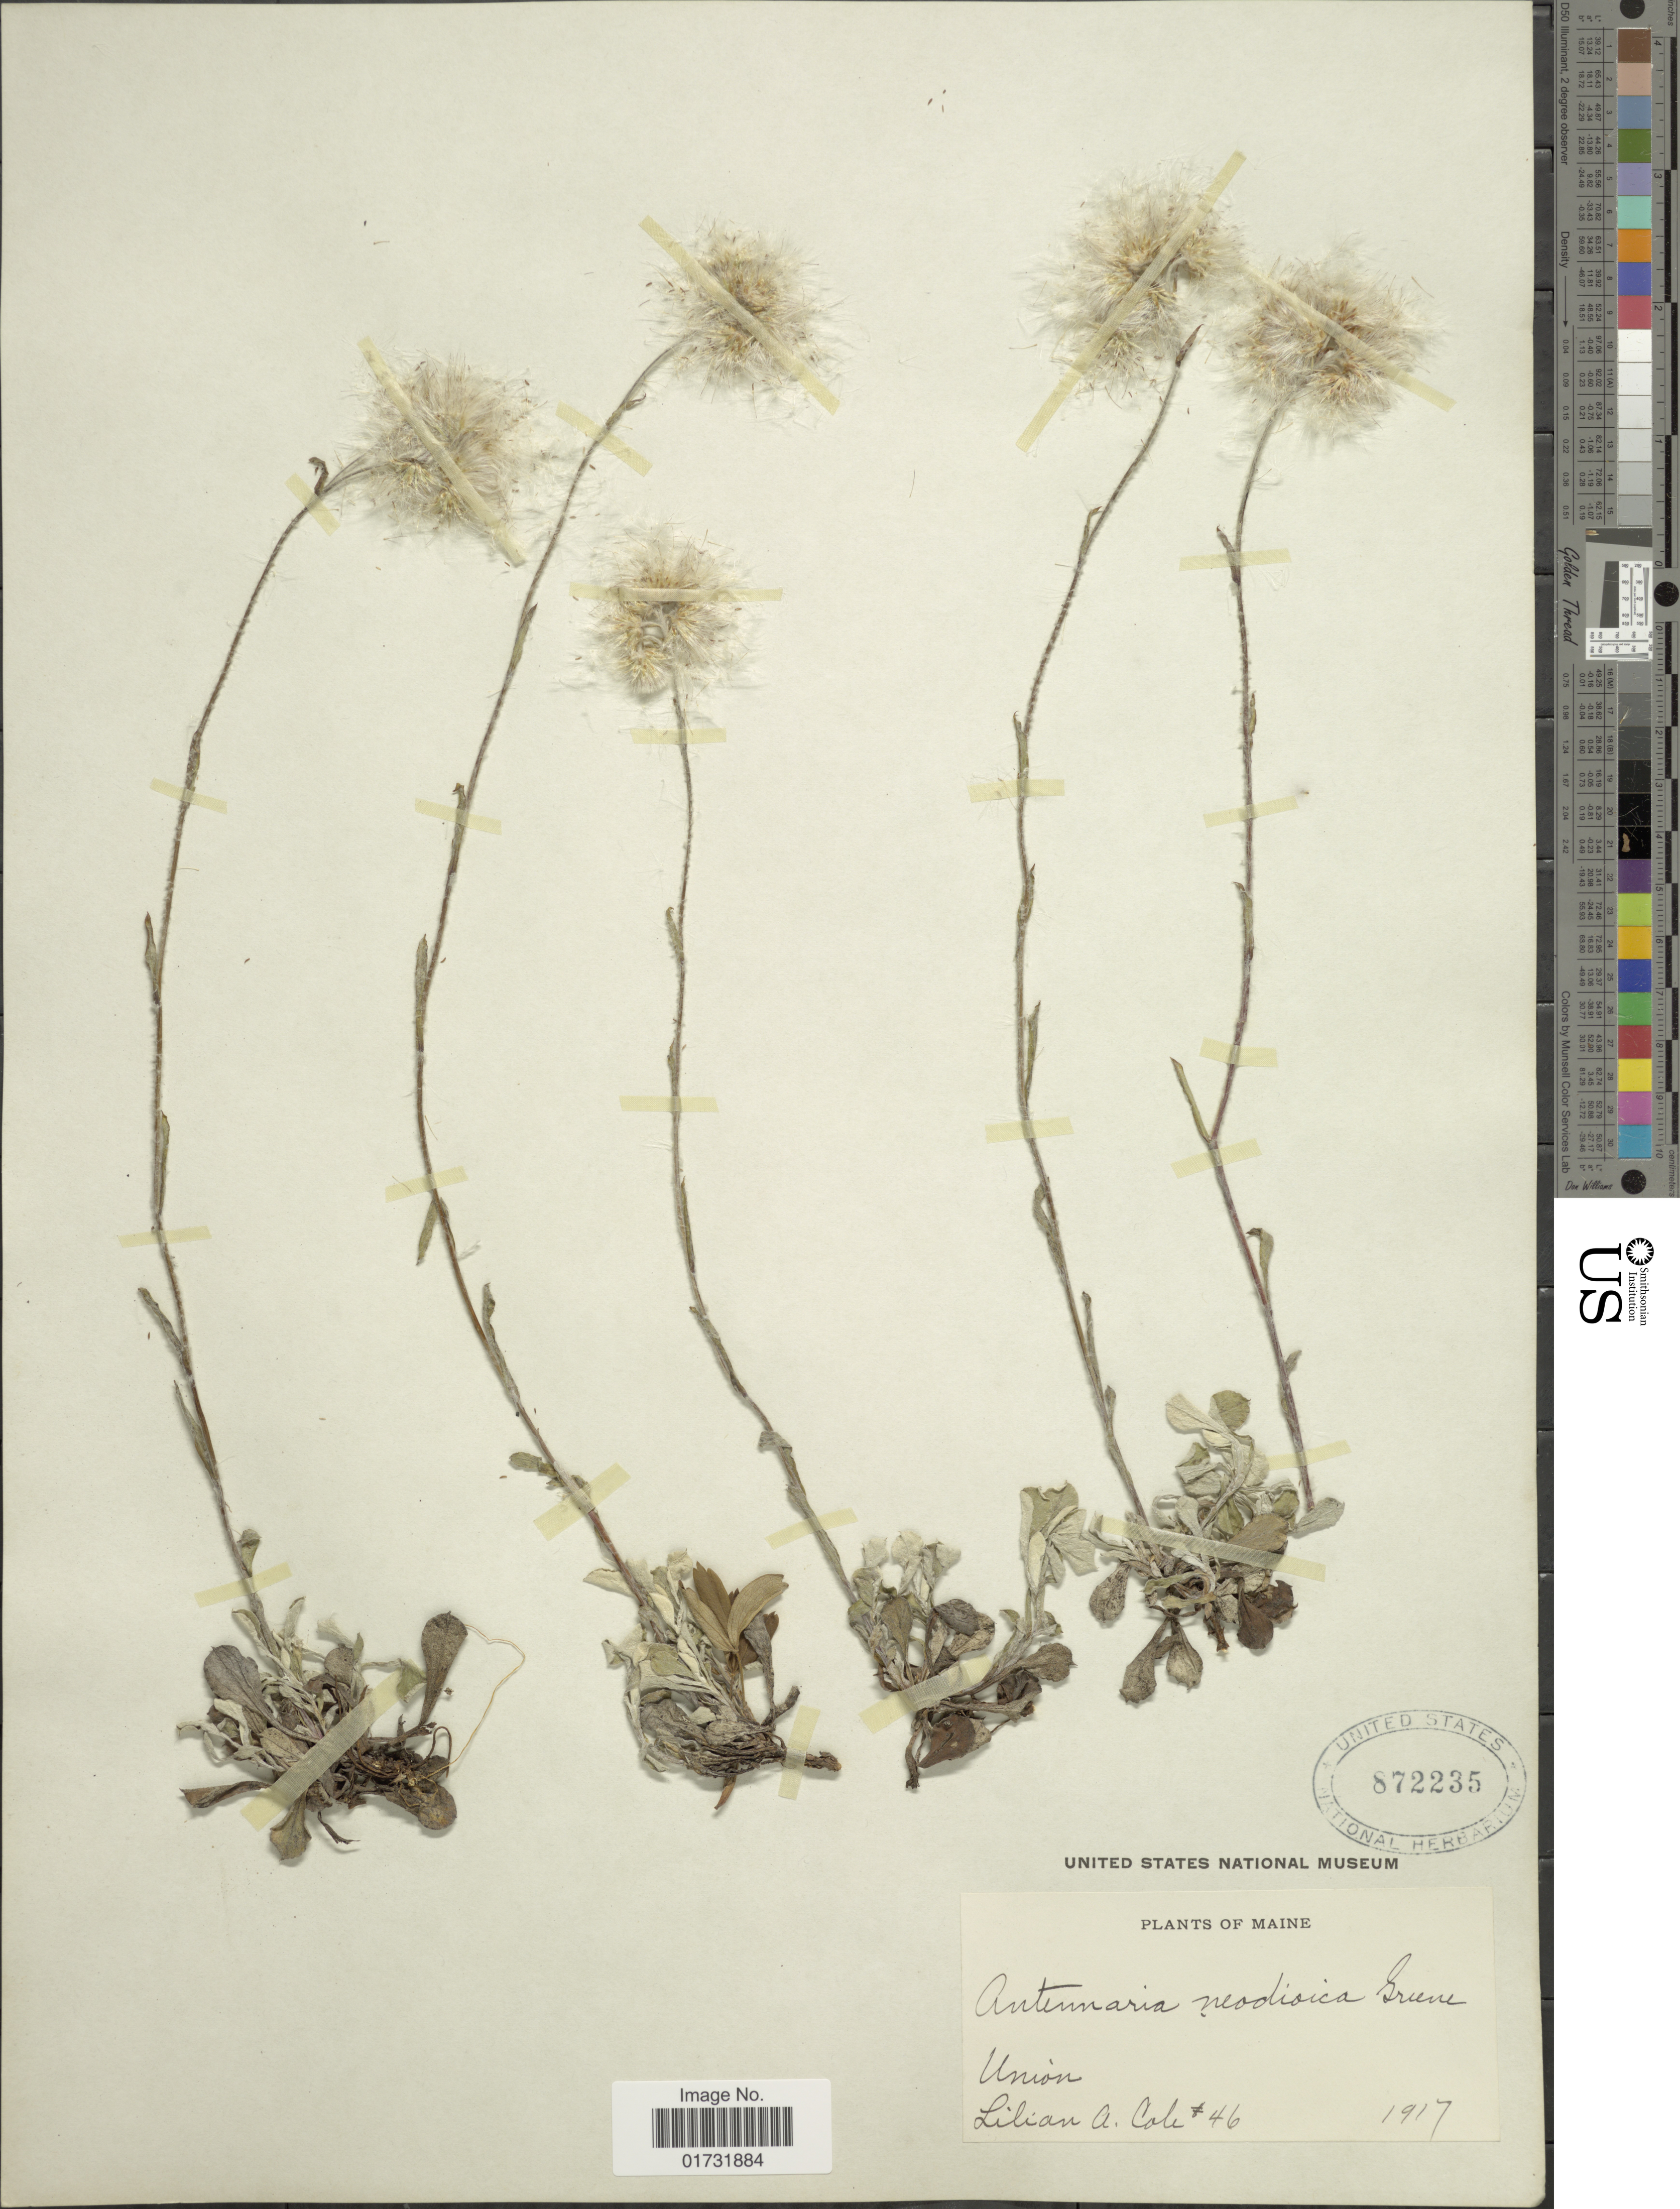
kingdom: Plantae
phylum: Tracheophyta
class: Magnoliopsida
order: Asterales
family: Asteraceae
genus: Antennaria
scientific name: Antennaria neodioica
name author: Greene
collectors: L. A. Cole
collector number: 46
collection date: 1917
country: United States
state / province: Maine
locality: Union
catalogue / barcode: US 872235